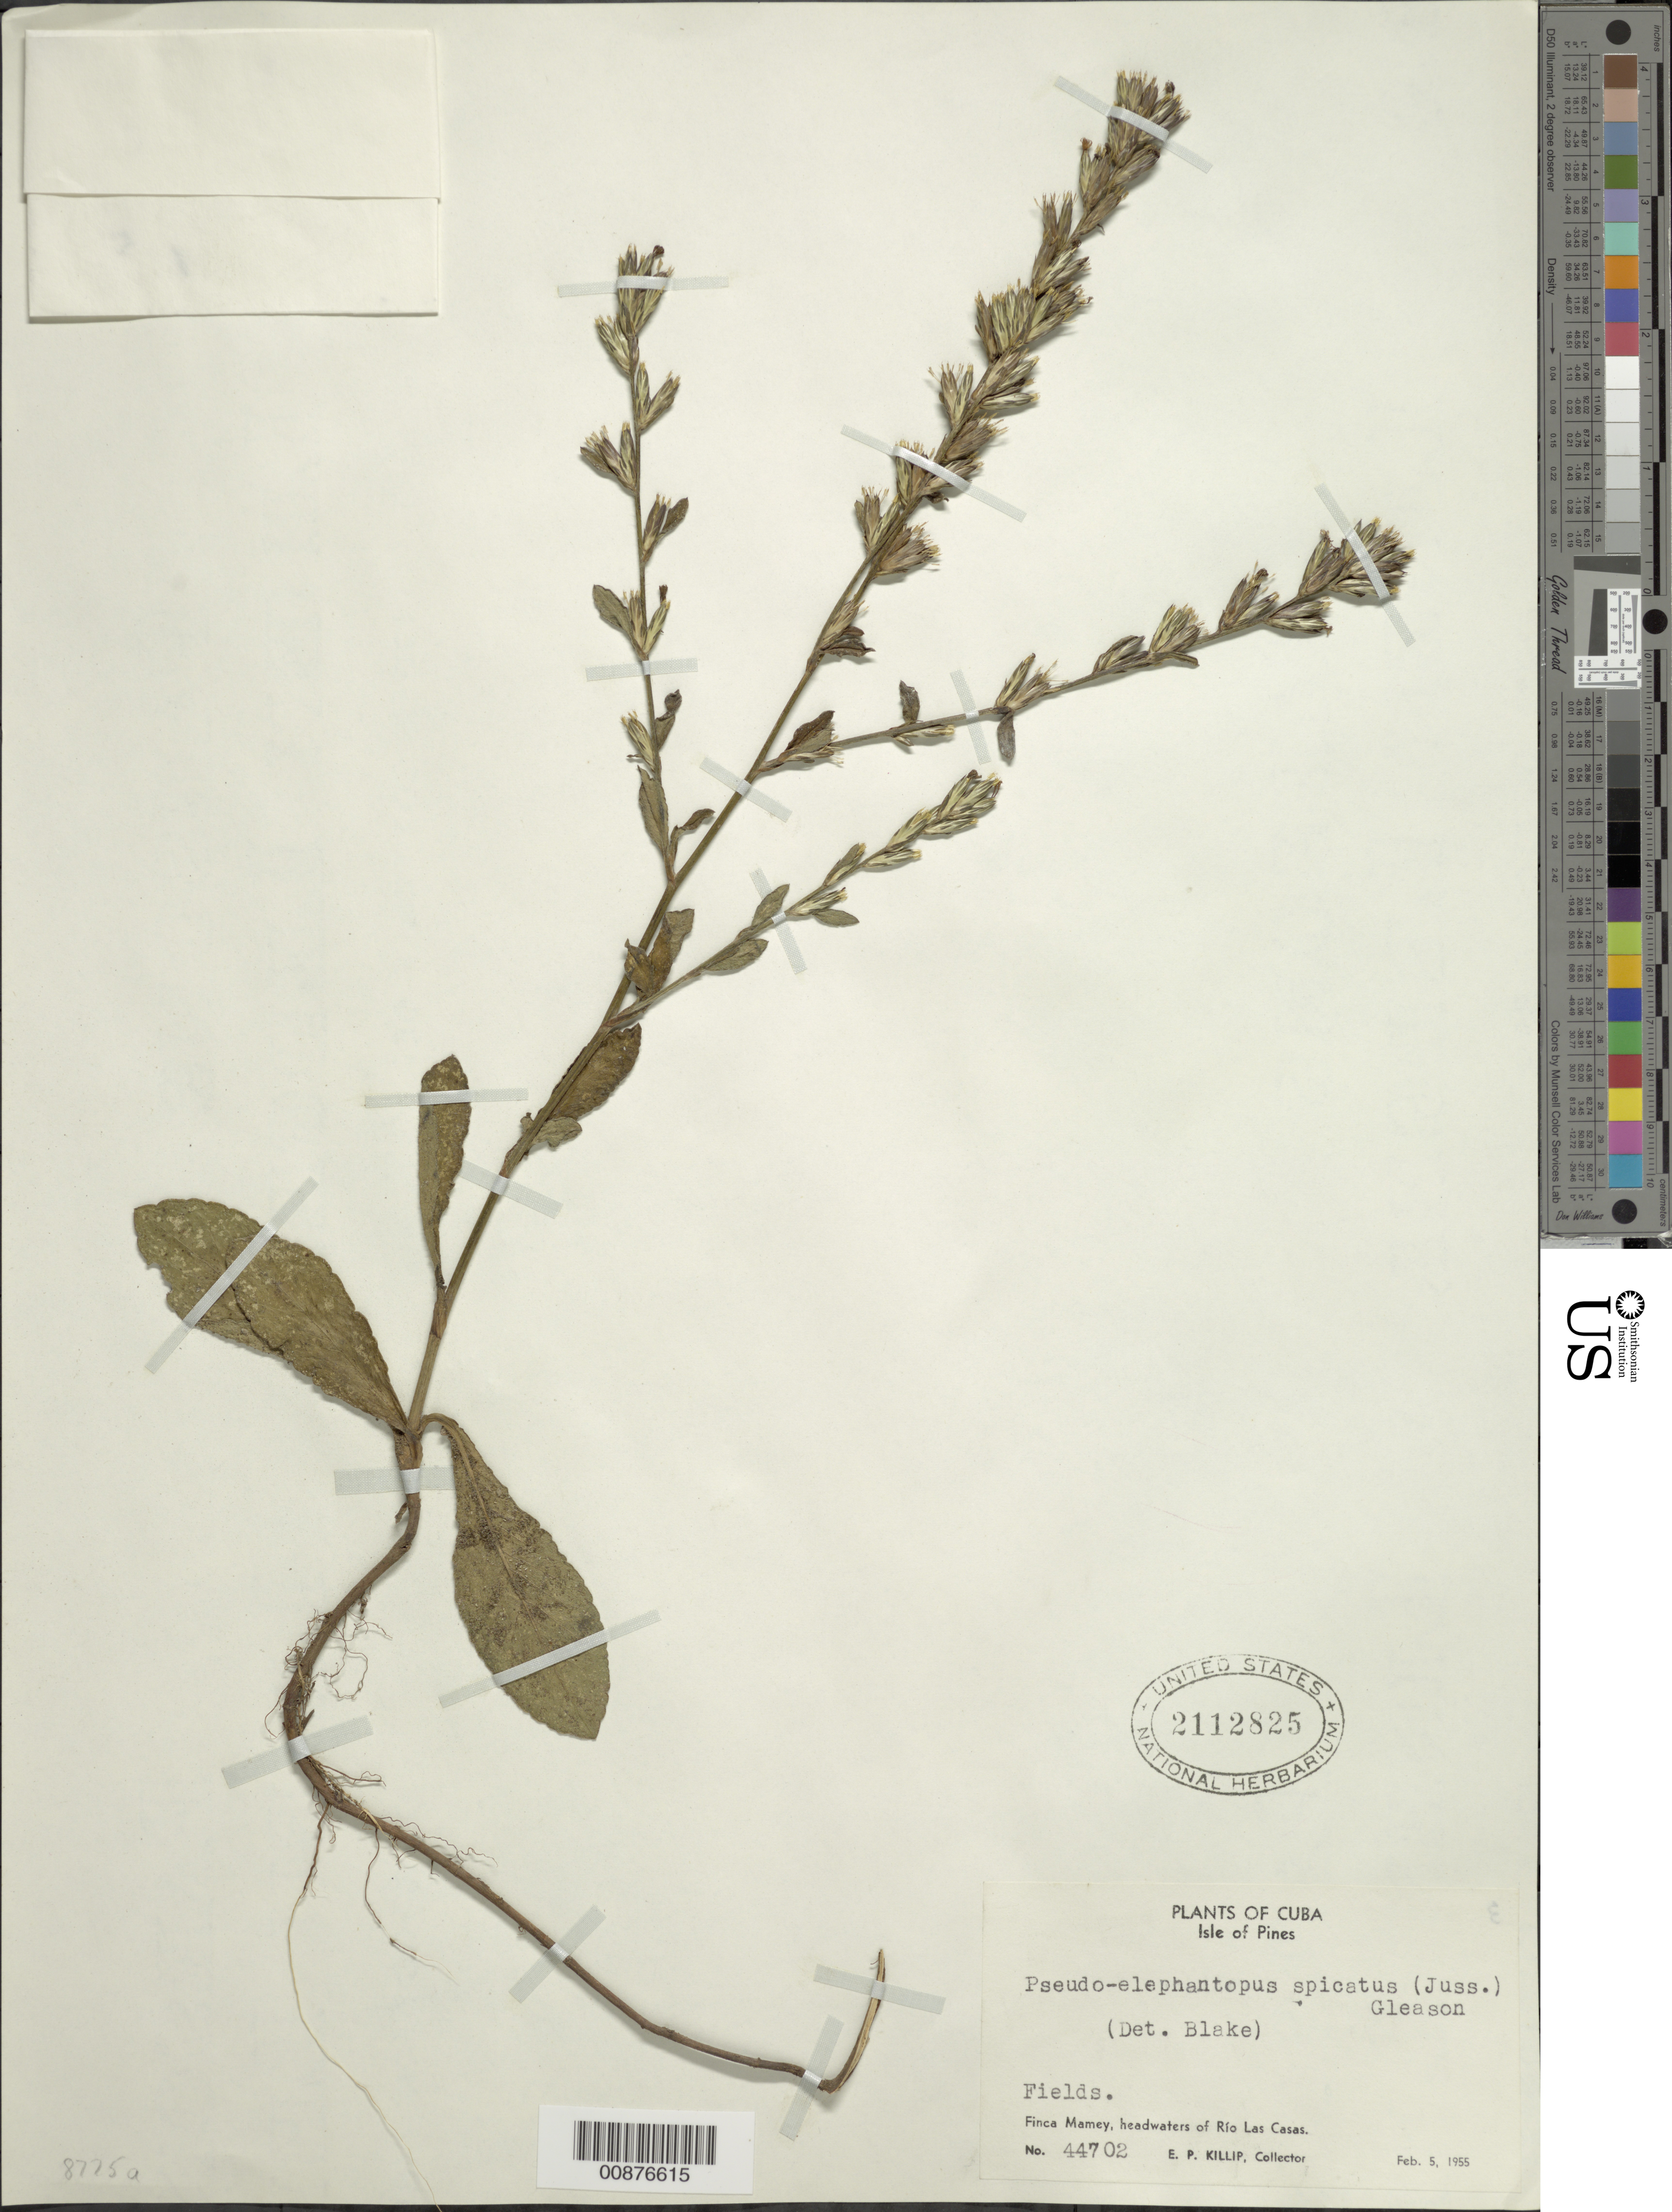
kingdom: Plantae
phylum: Tracheophyta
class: Magnoliopsida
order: Asterales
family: Asteraceae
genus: Pseudelephantopus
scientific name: Pseudelephantopus spicatus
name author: (Juss. ex Aubl.) C.F. Baker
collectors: E. P. Killip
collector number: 22702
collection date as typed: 05 Feb 1955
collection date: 1955-02-05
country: Cuba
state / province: Isla de La Juventud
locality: Finca Mamey, headwaters of Rio Las Casas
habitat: Fields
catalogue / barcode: US 2112825